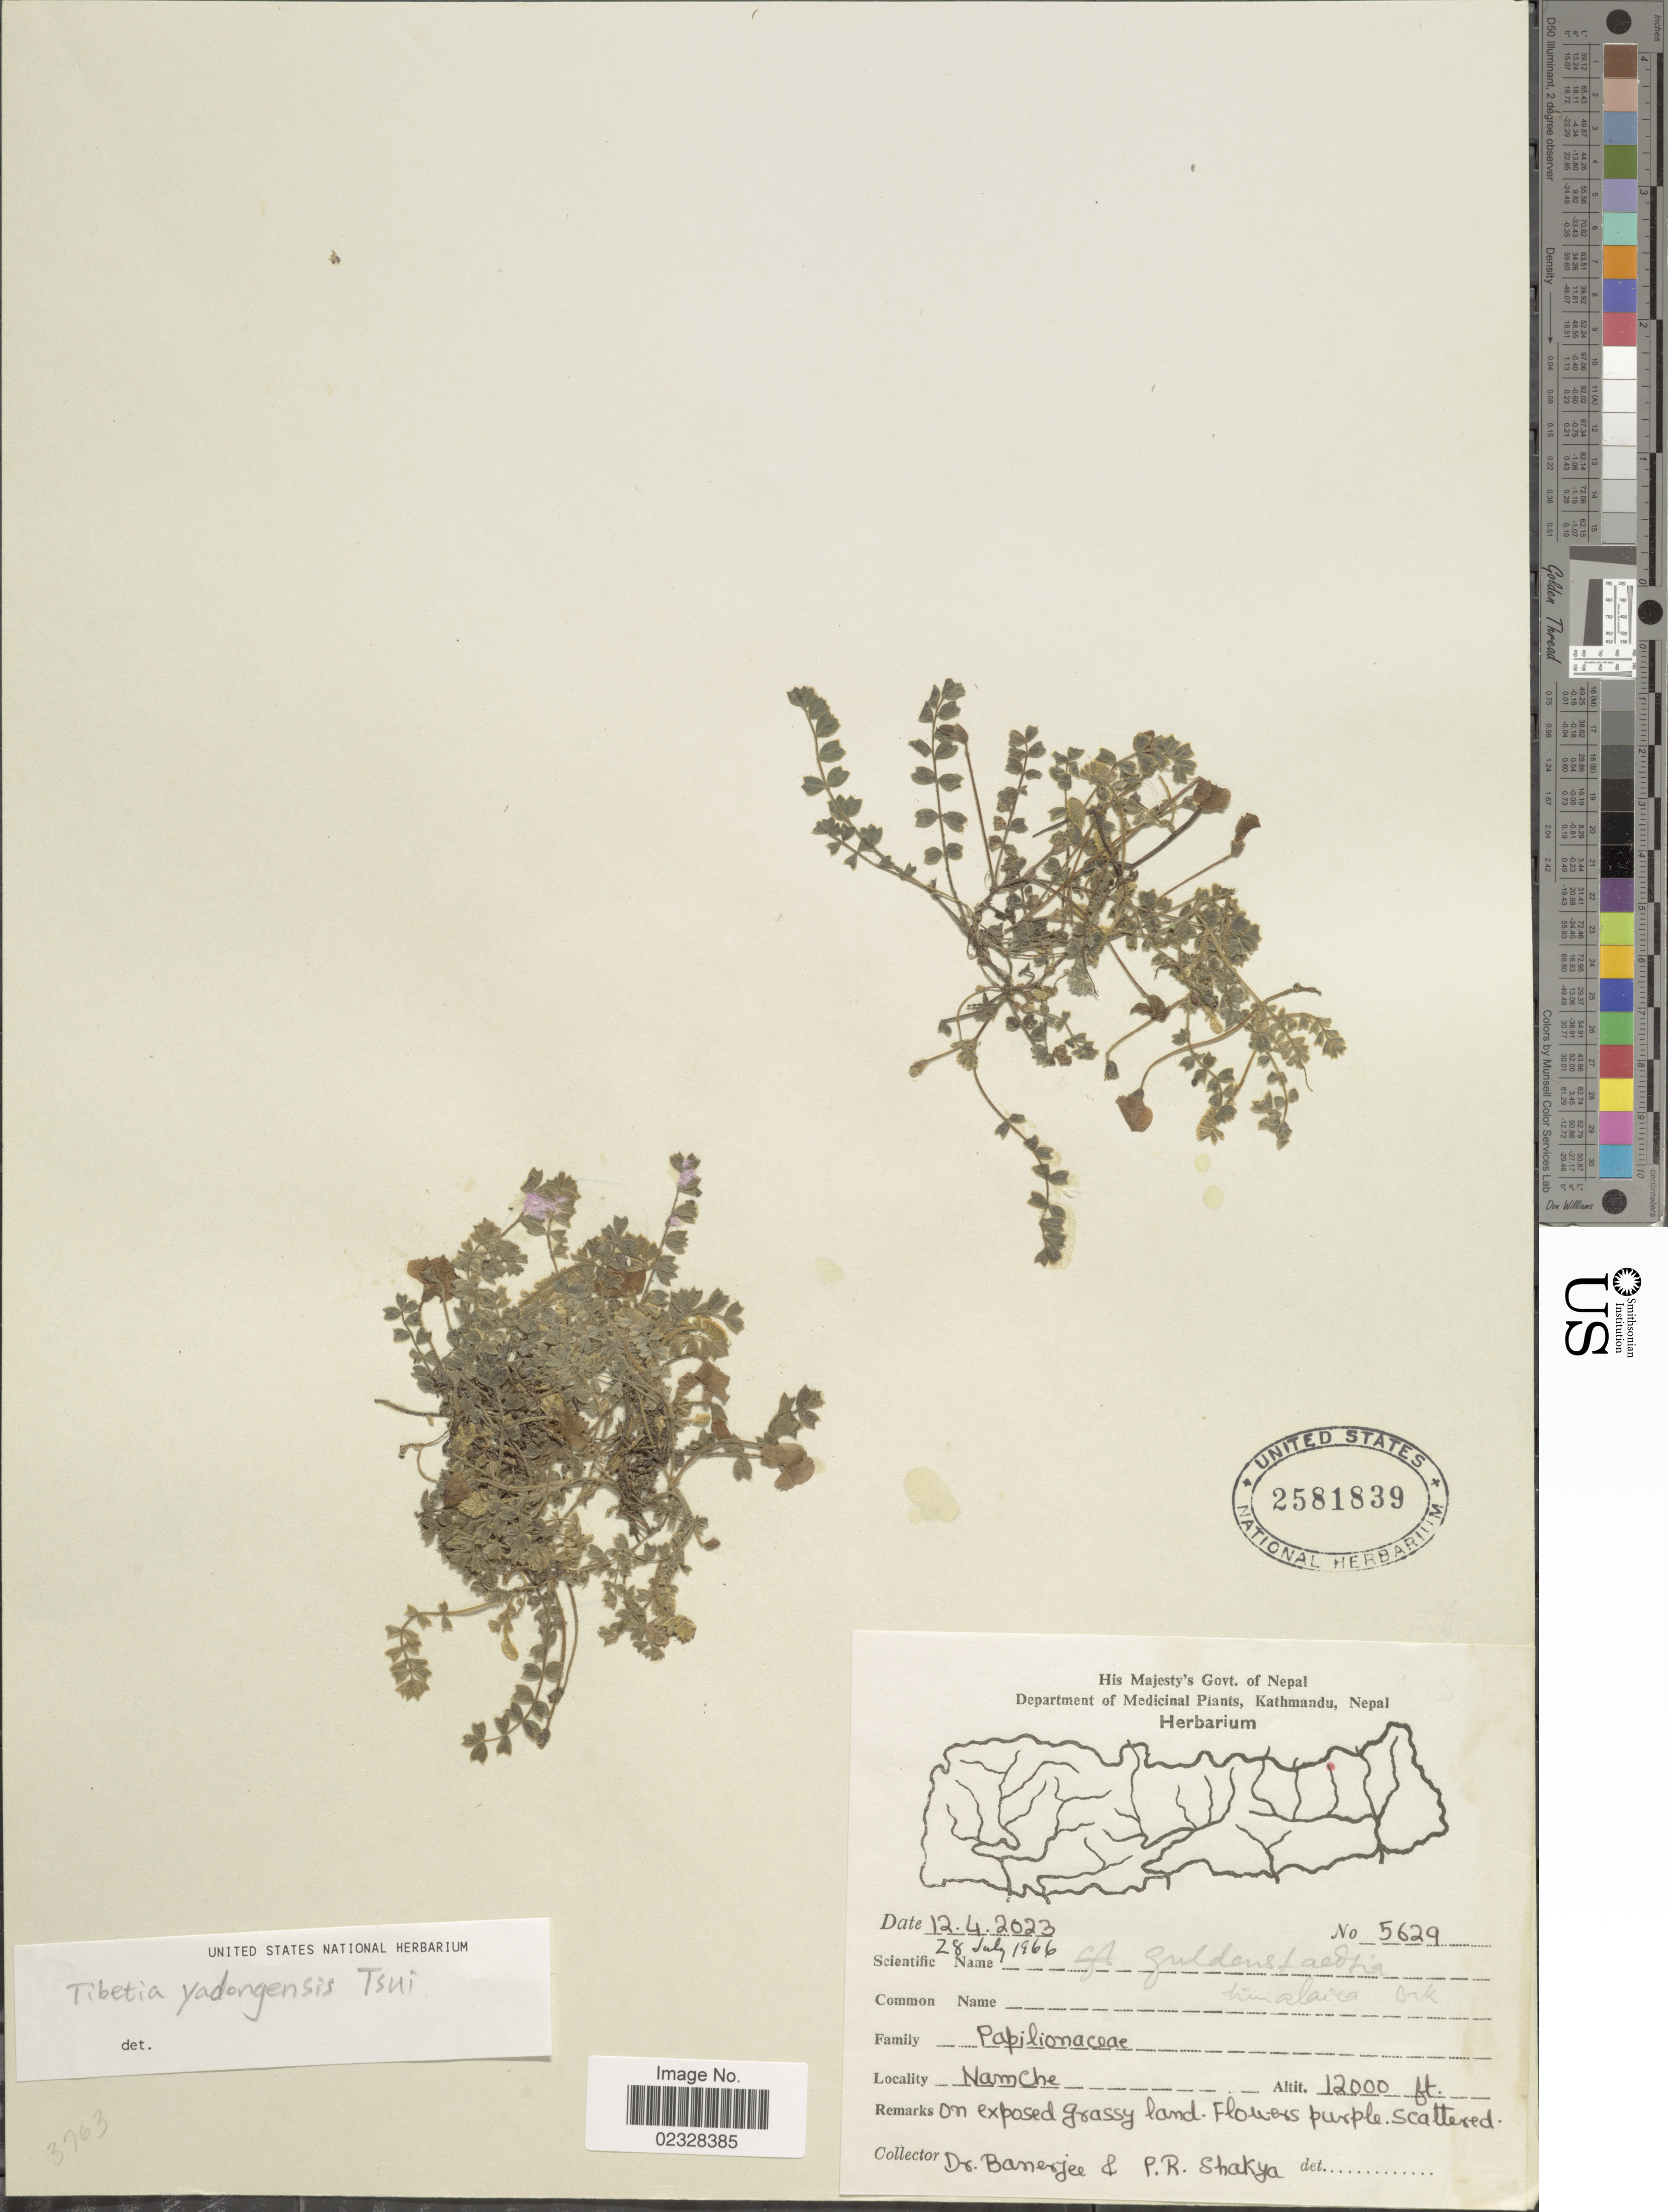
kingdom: Plantae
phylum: Tracheophyta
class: Magnoliopsida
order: Fabales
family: Fabaceae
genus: Tibetia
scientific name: Tibetia himalaica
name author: (Baker) H.B. Cui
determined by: (US) Smithsonian Institution - National Museum of Natural History - Department of Botany (UNITED STATES)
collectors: -. Banerjee & P. Shakya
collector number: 5629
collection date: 1966-07-28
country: Nepal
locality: Namche, on exposed grassy land.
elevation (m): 3658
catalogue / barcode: US 2581839